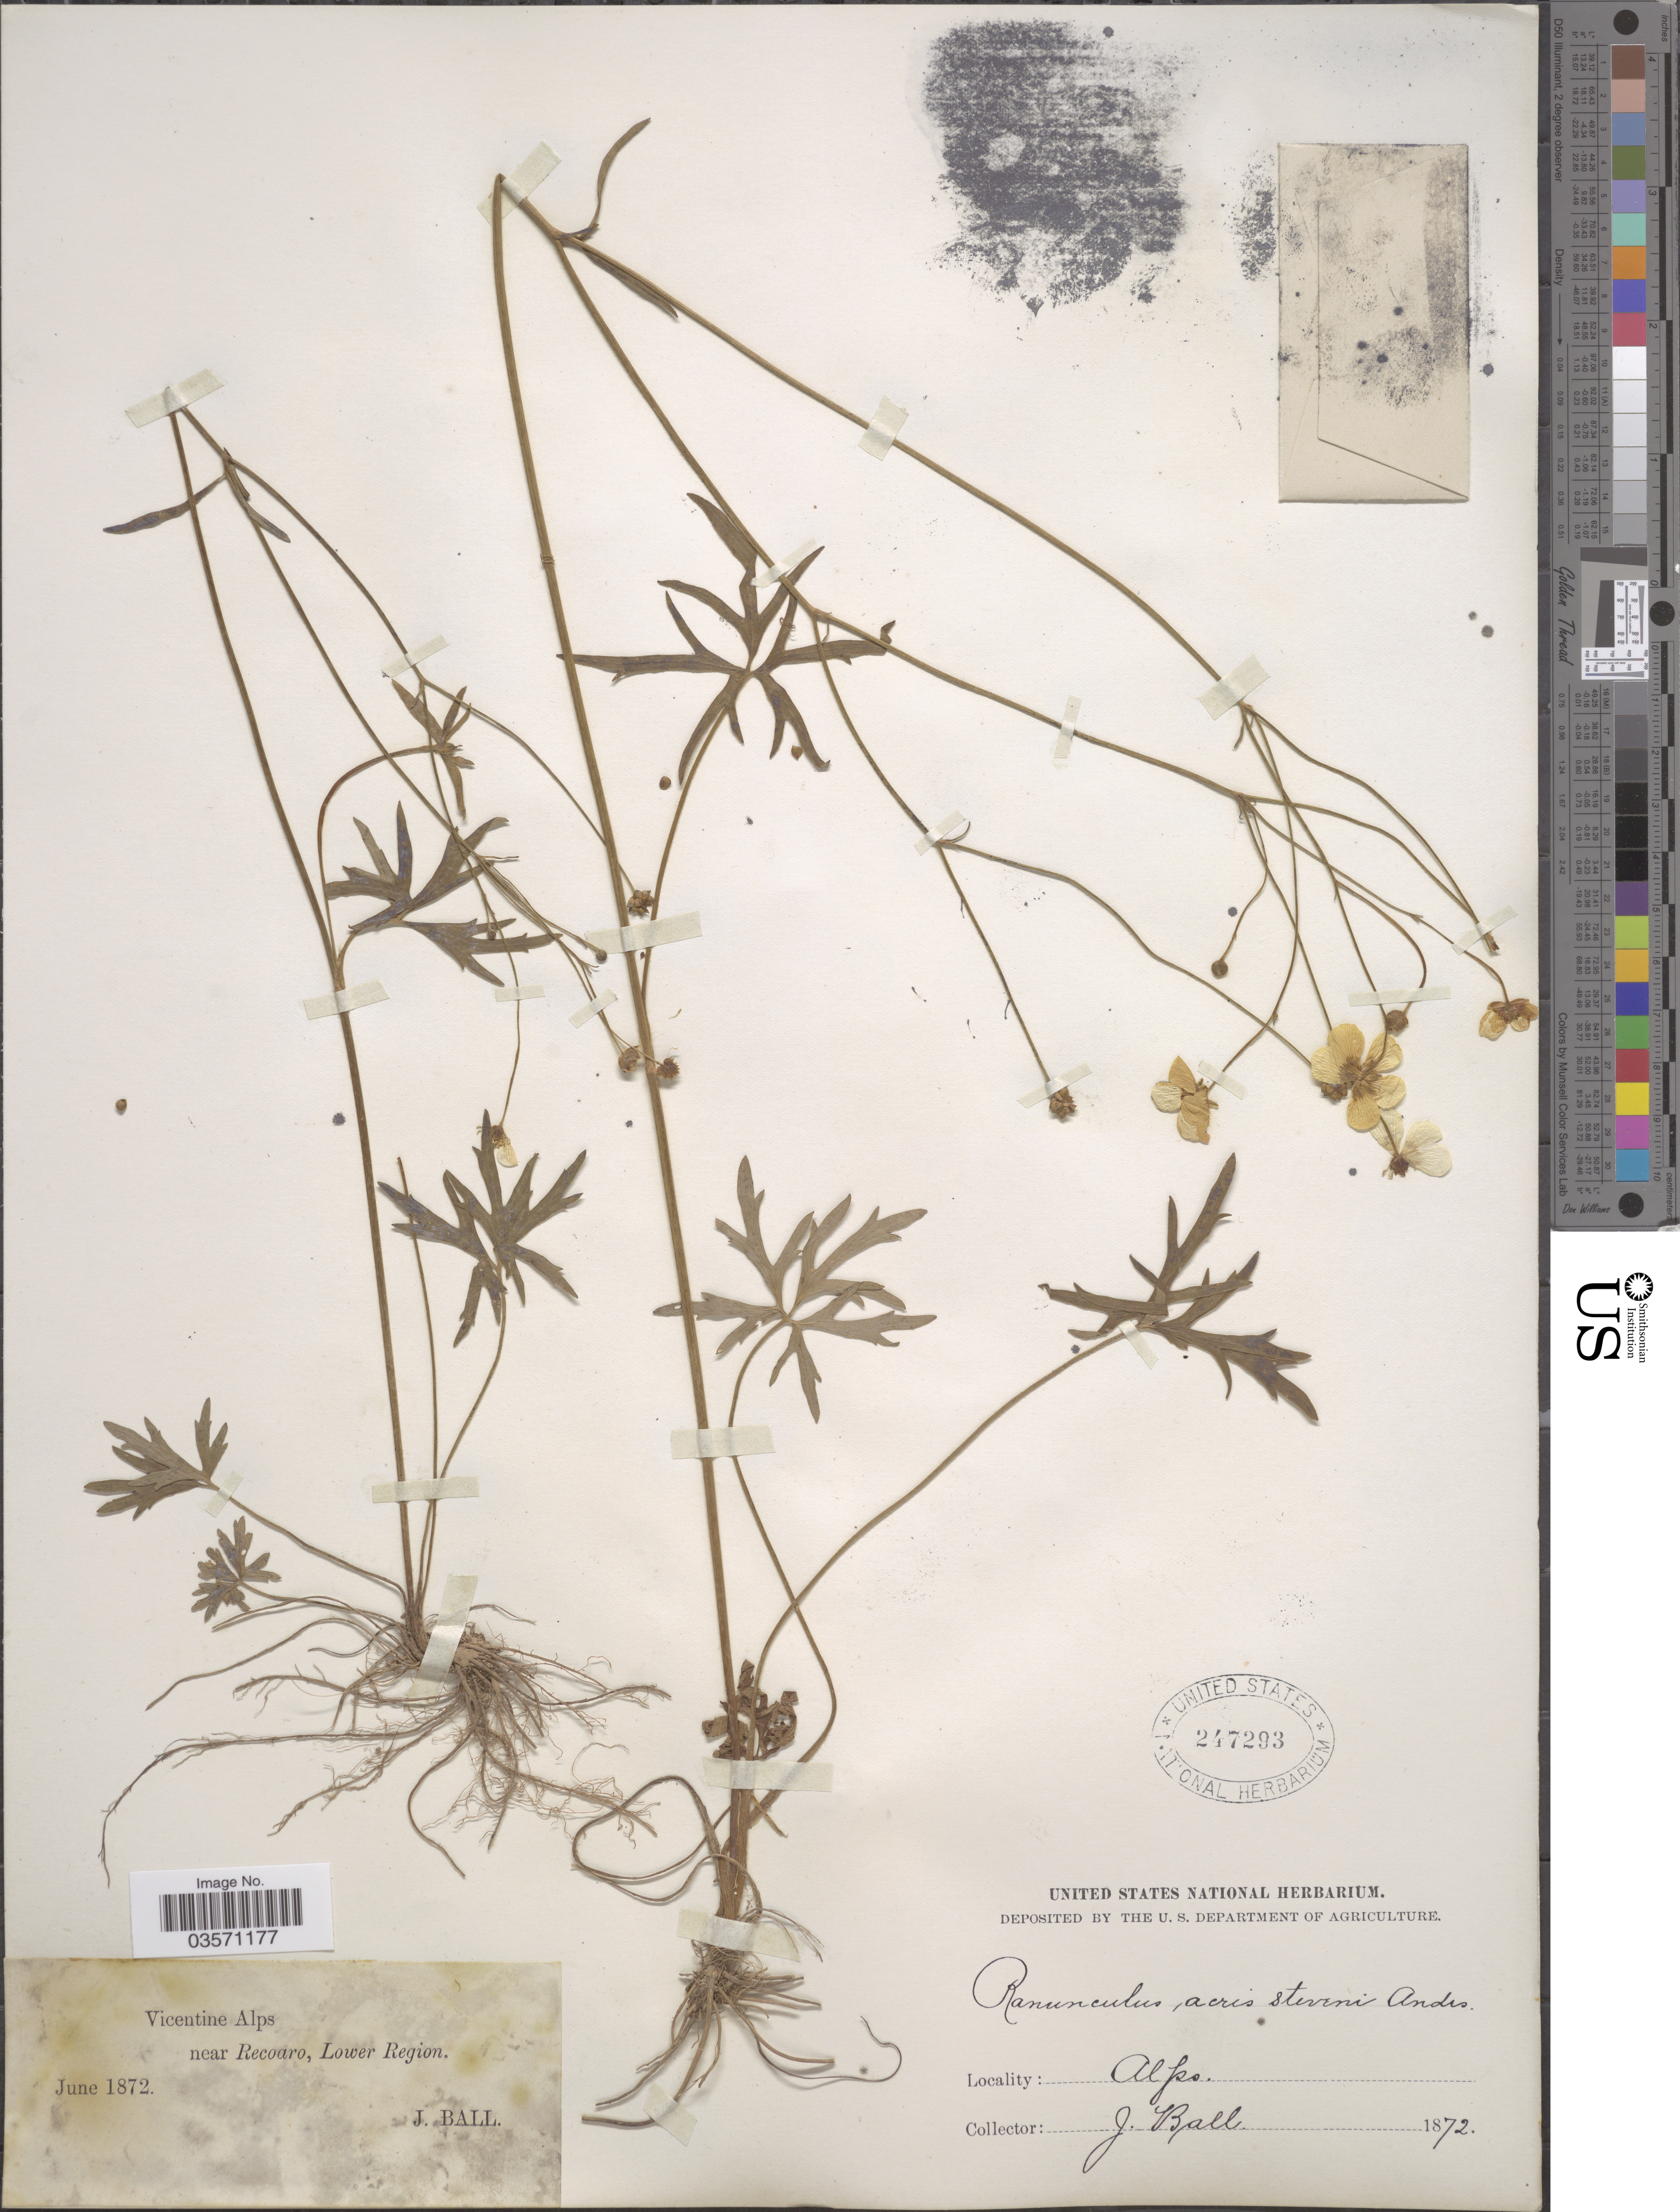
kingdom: Plantae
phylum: Tracheophyta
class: Magnoliopsida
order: Ranunculales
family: Ranunculaceae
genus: Ranunculus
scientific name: Ranunculus acris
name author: L.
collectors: J. Ball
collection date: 1872-06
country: Italy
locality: Vicentine Alps near Recoaro, Lower Region. Alps.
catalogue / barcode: US 247293